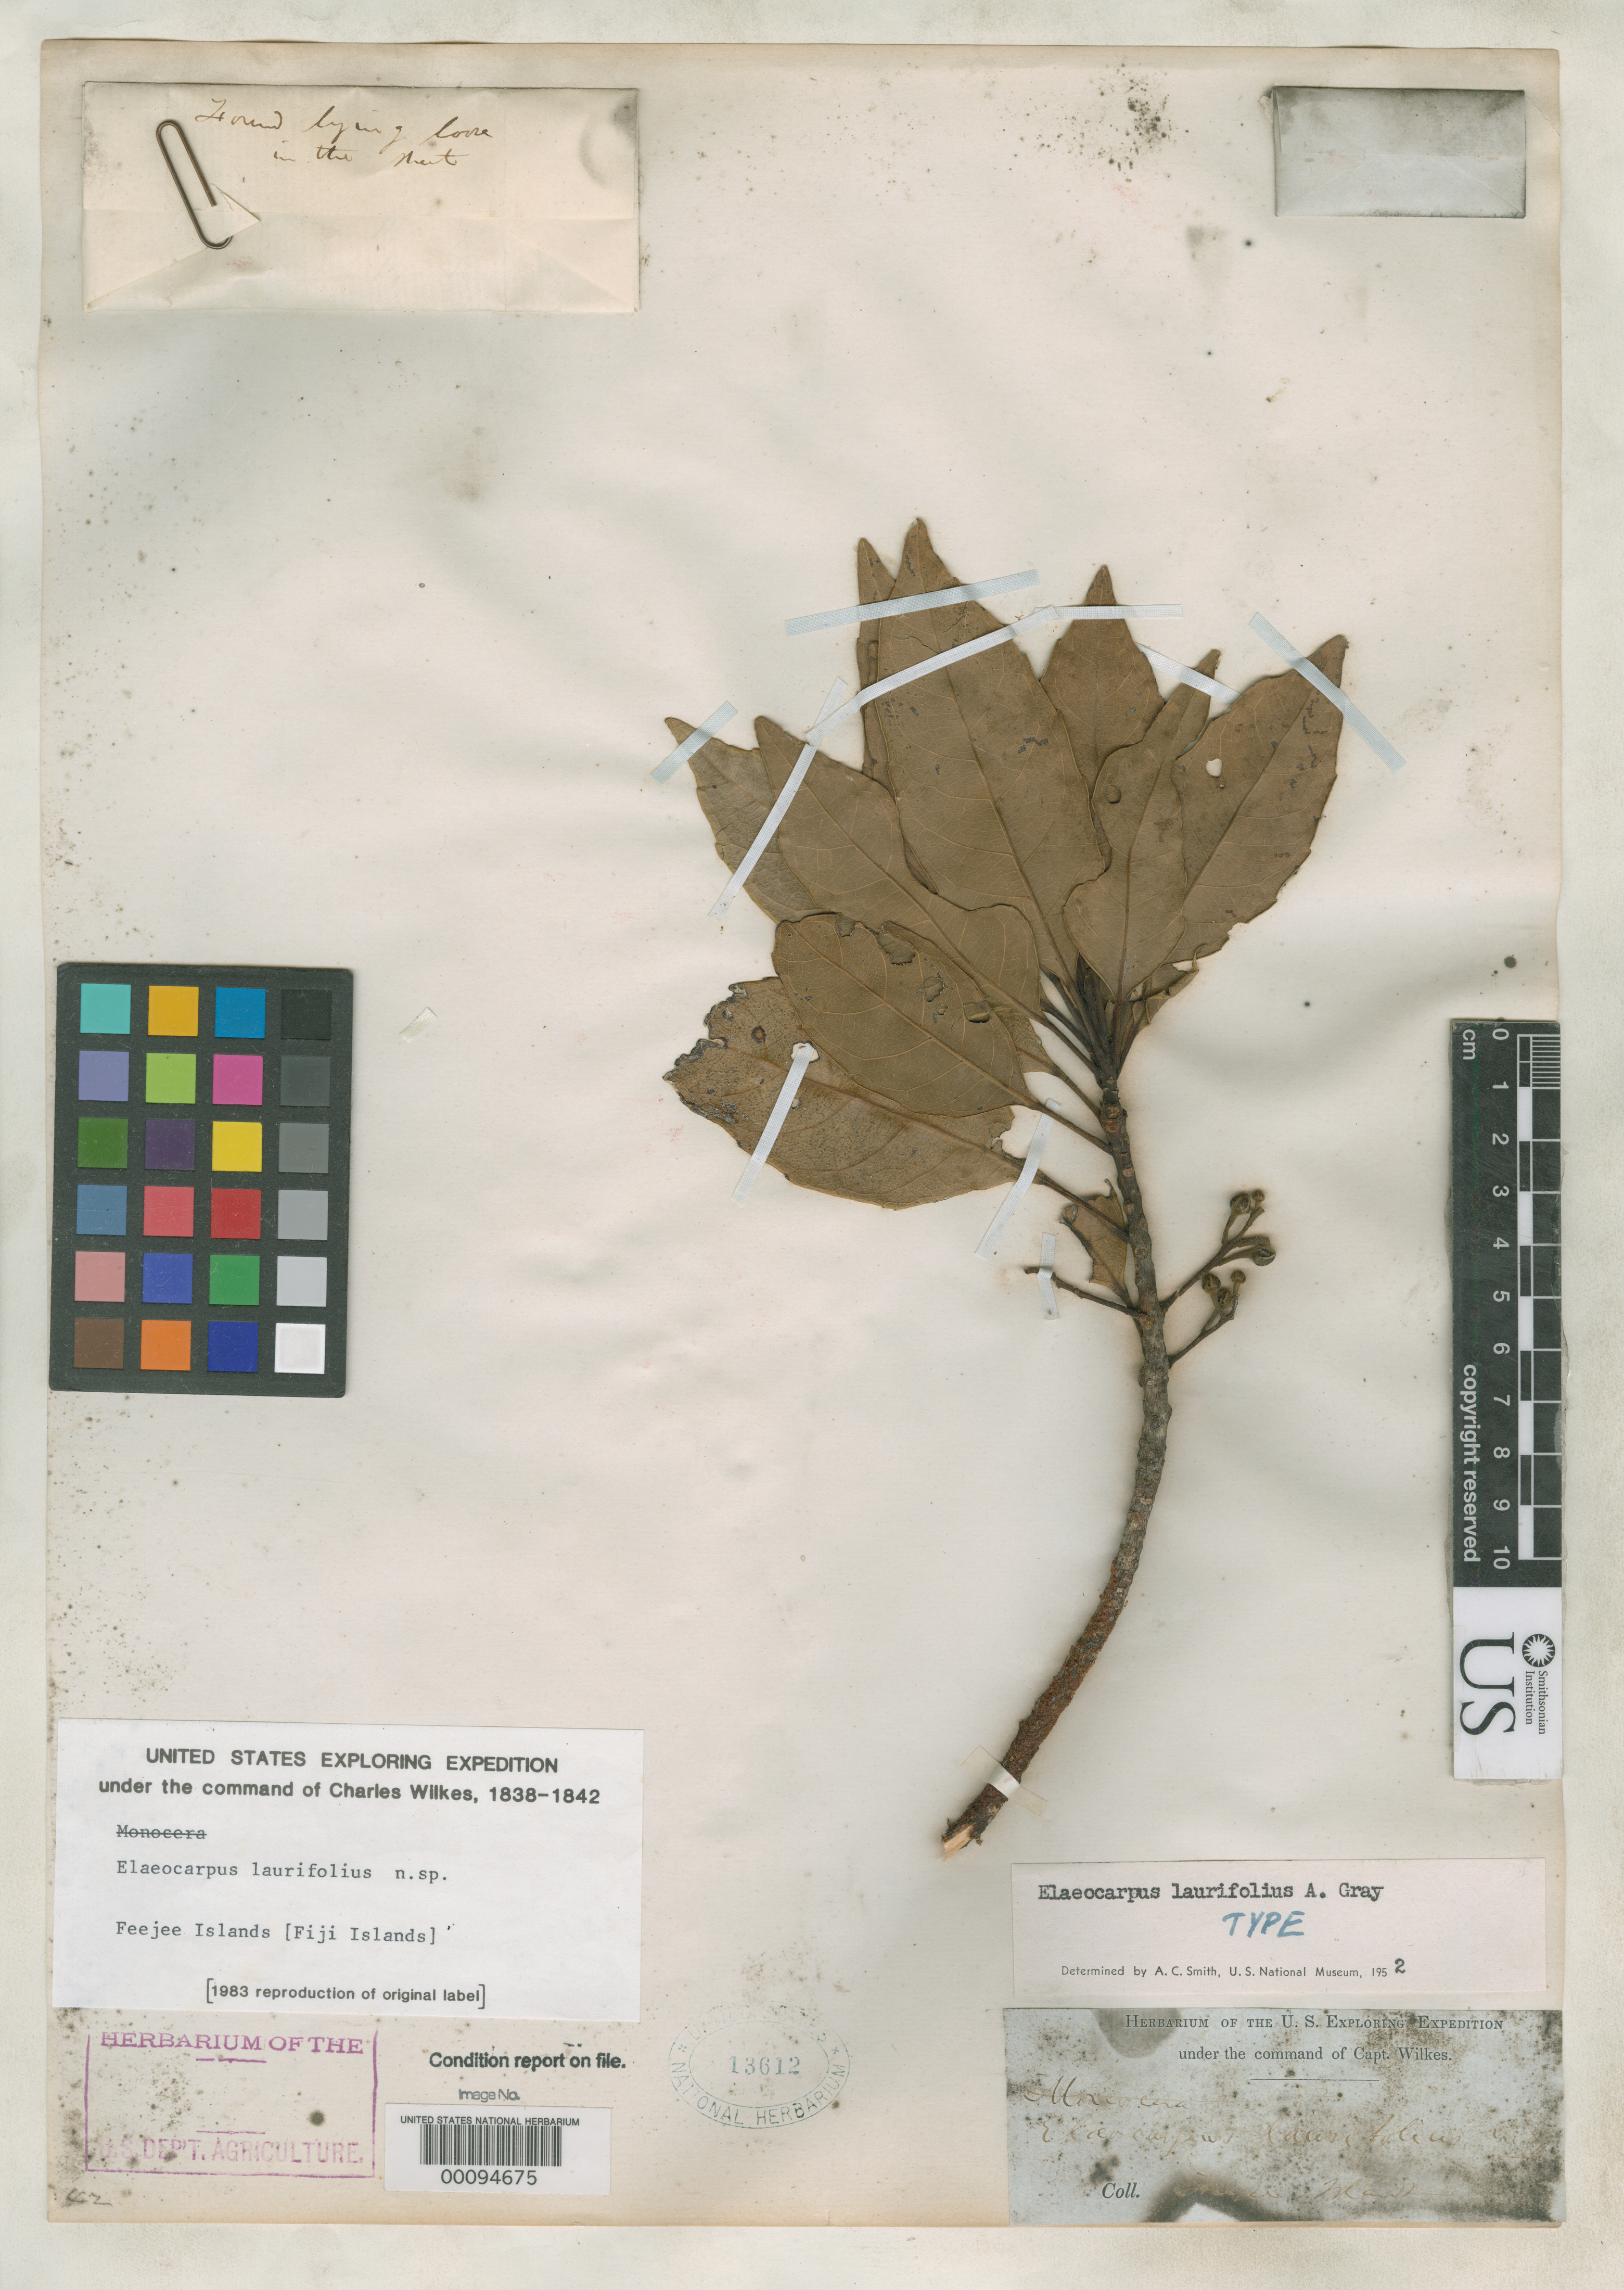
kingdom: Plantae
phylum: Tracheophyta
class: Magnoliopsida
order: Oxalidales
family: Elaeocarpaceae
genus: Elaeocarpus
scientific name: Elaeocarpus laurifolius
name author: A. Gray in Wilkes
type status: Type Collection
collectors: Wilkes Explor. Exped.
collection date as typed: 1838 to -- --- 1842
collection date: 1838/1842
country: Fiji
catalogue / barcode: US 13612